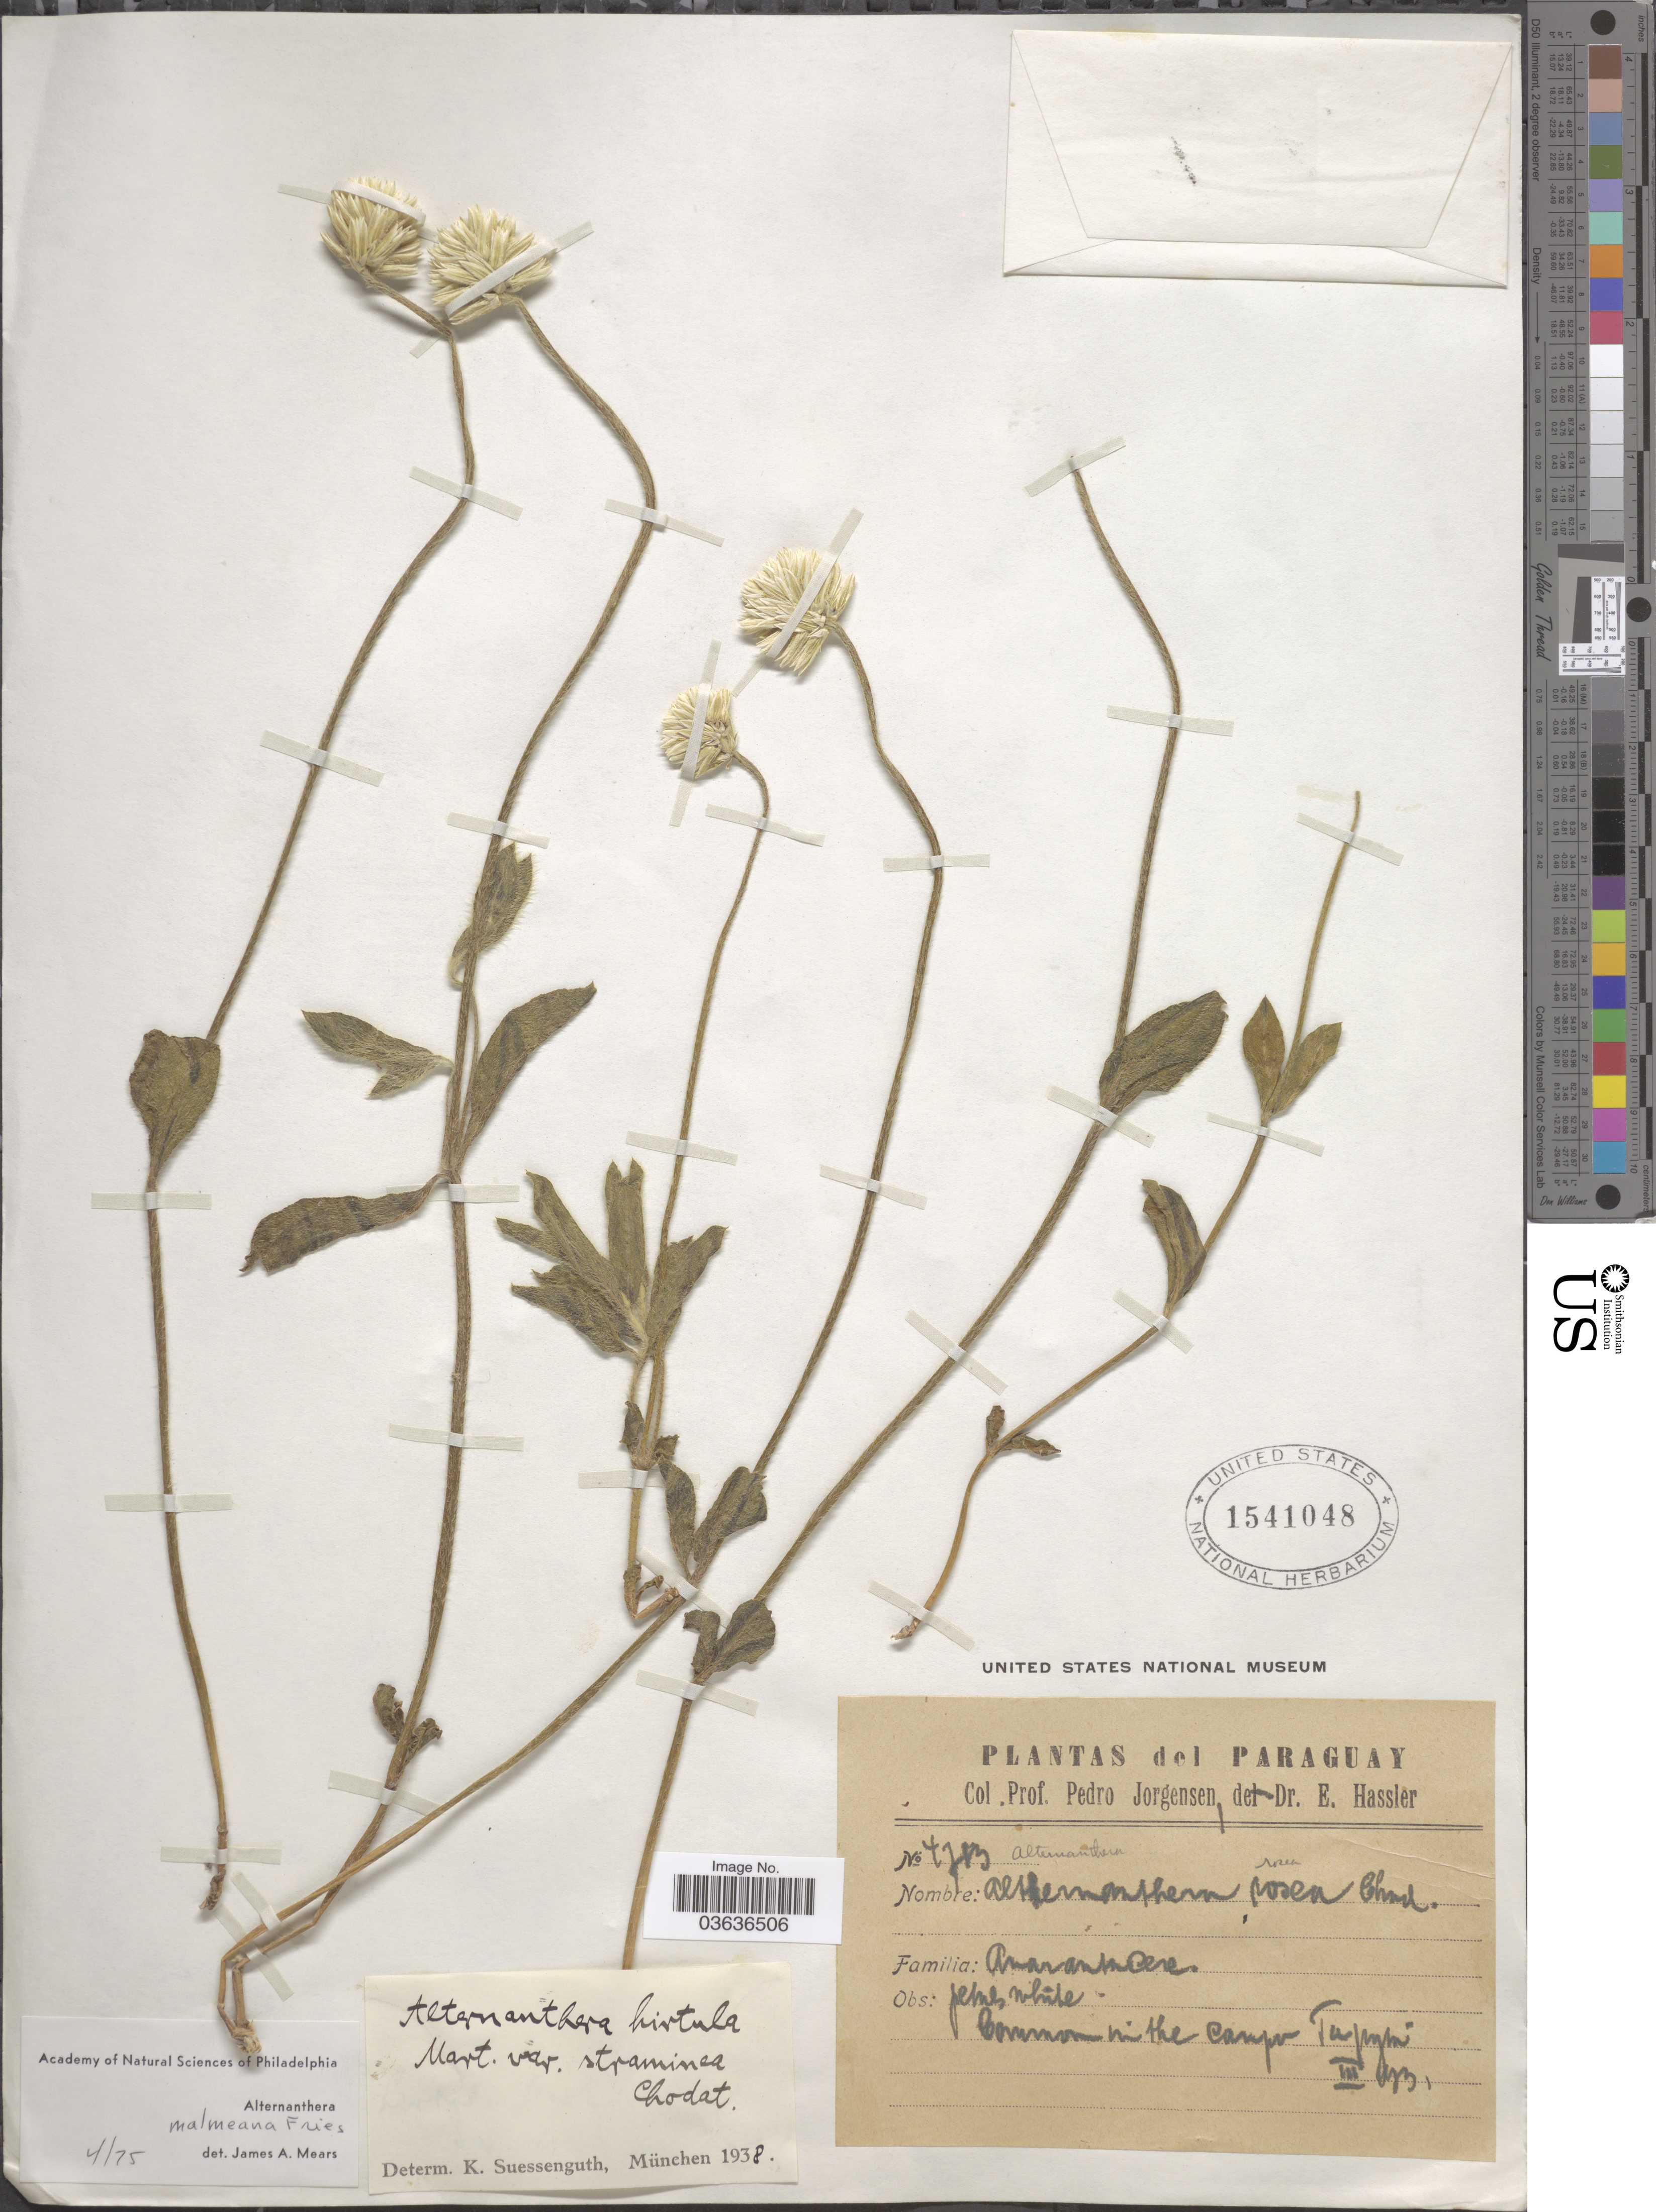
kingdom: Plantae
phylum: Tracheophyta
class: Magnoliopsida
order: Caryophyllales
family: Amaranthaceae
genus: Alternanthera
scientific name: Alternanthera malmeana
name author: R.E. Fr.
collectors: P. Jörgensen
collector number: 4783*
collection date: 1931-03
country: Paraguay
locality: In the campo Tapytá.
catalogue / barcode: US 1541048